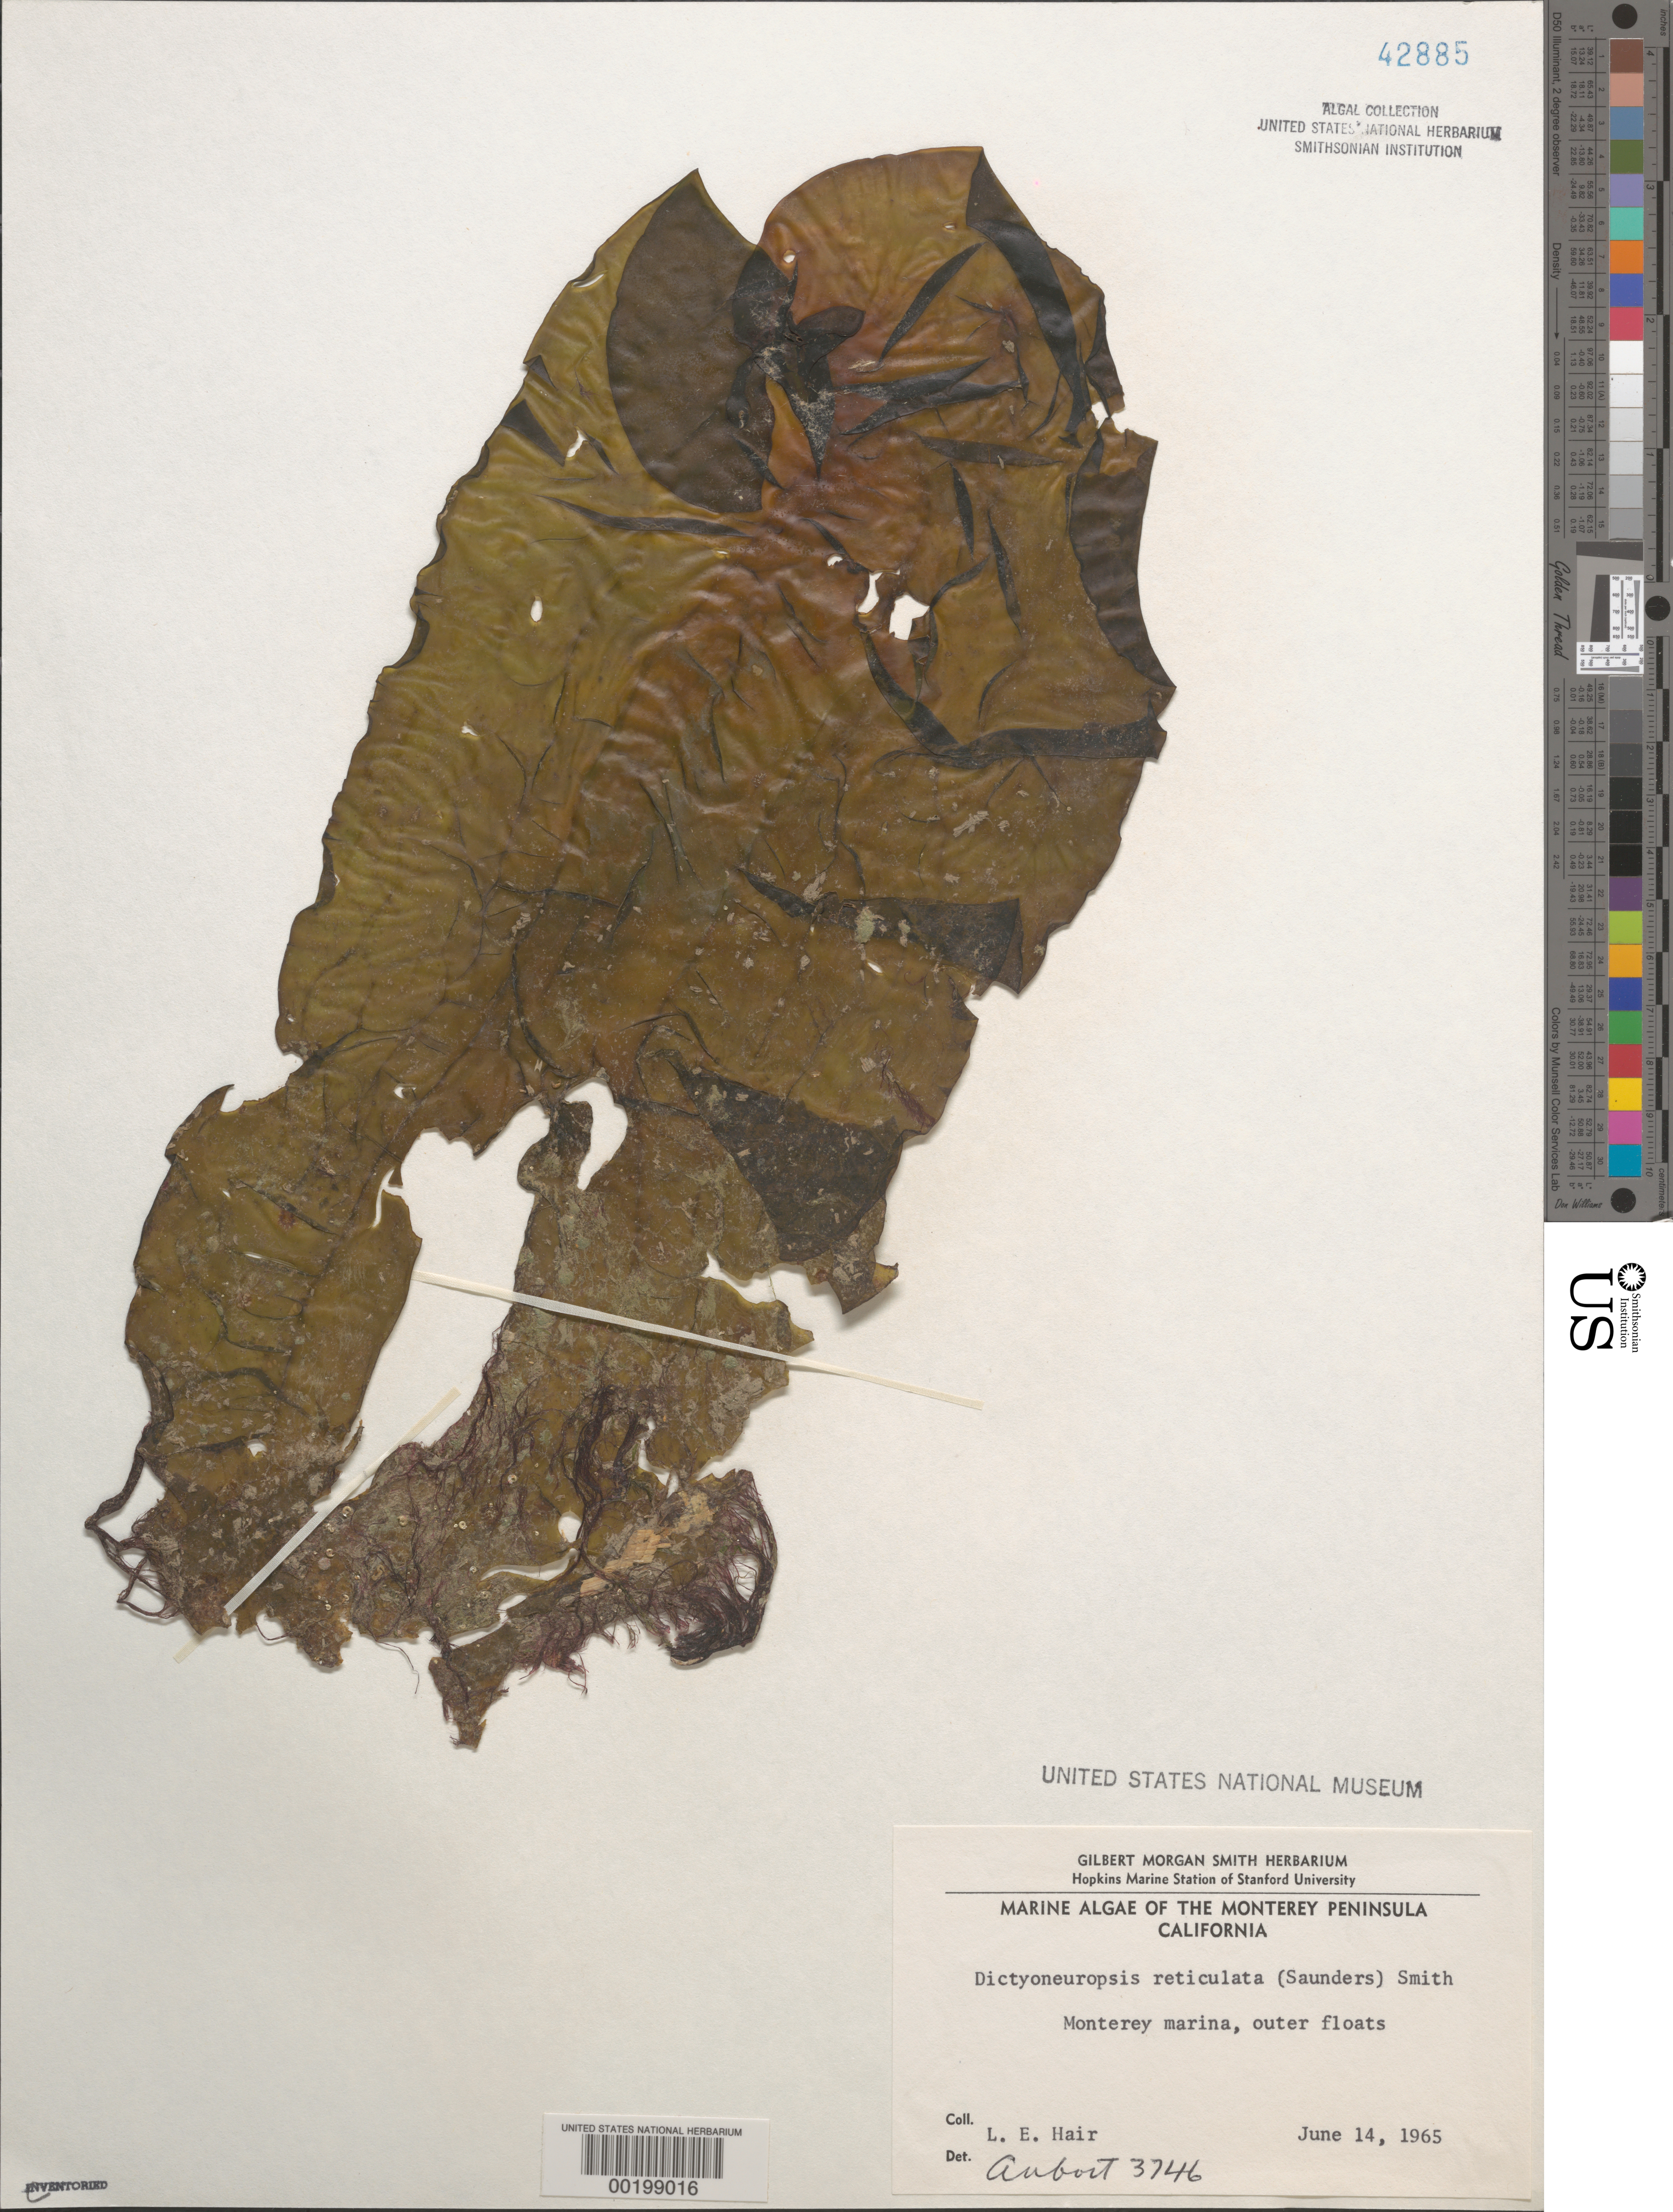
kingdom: Chromista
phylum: Ochrophyta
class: Phaeophyceae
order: Laminariales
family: Costariaceae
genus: Dictyoneurum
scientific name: Dictyoneurum reticulatum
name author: (D.A. Saunders) P.C. Silva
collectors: L. Hair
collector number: IAA 3746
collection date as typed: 14 Jun 1965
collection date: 1965-06-14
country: United States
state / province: California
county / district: Monterey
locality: Monterey Marina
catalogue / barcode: US 42885